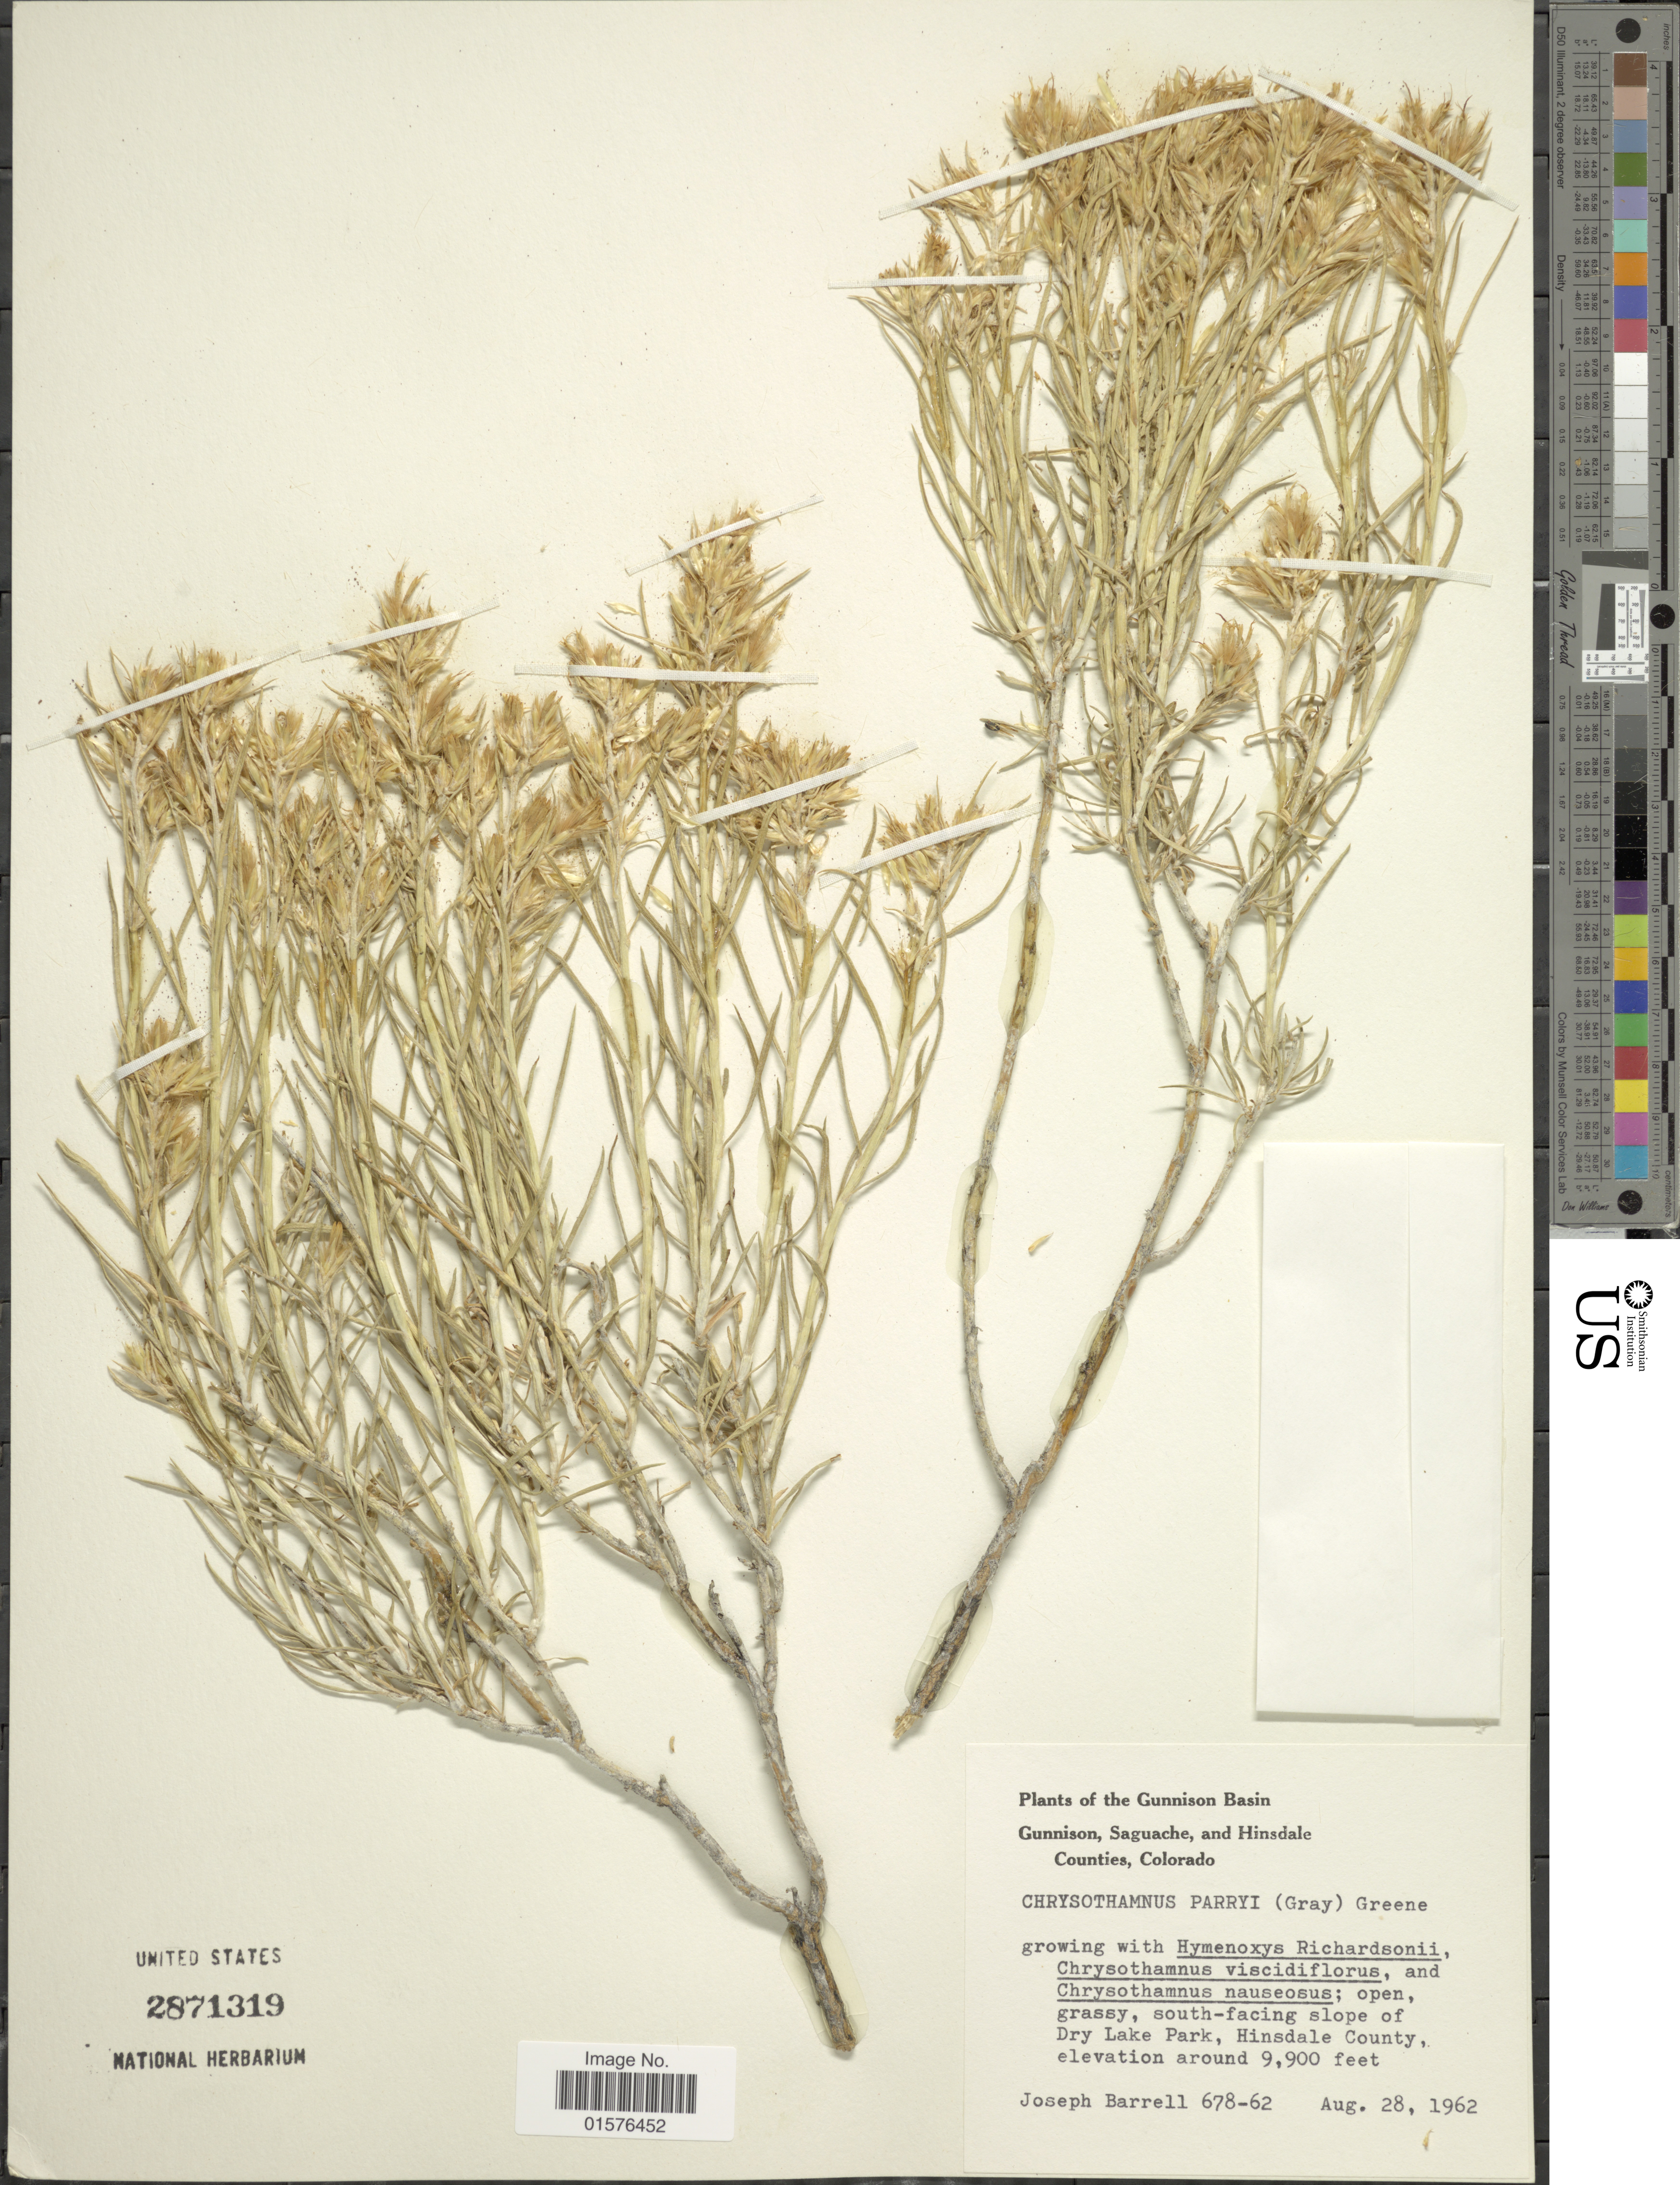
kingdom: Plantae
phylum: Tracheophyta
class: Magnoliopsida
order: Asterales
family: Asteraceae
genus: Ericameria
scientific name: Ericameria parryi var. parryi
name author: (A. Gray) G.L. Nesom & G.I. Baird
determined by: Urbatsch, Lowell E., Curator (LSU), Louisiana State University (UNITED STATES)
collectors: J. Barrell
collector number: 678-62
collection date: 1962-08-28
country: United States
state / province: Colorado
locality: The Gunnison Basin, Gunnison, Saguache, and Hinsdale Counties, dry Lakae Park, Hinsdale County.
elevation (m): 3018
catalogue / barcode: US 2871319